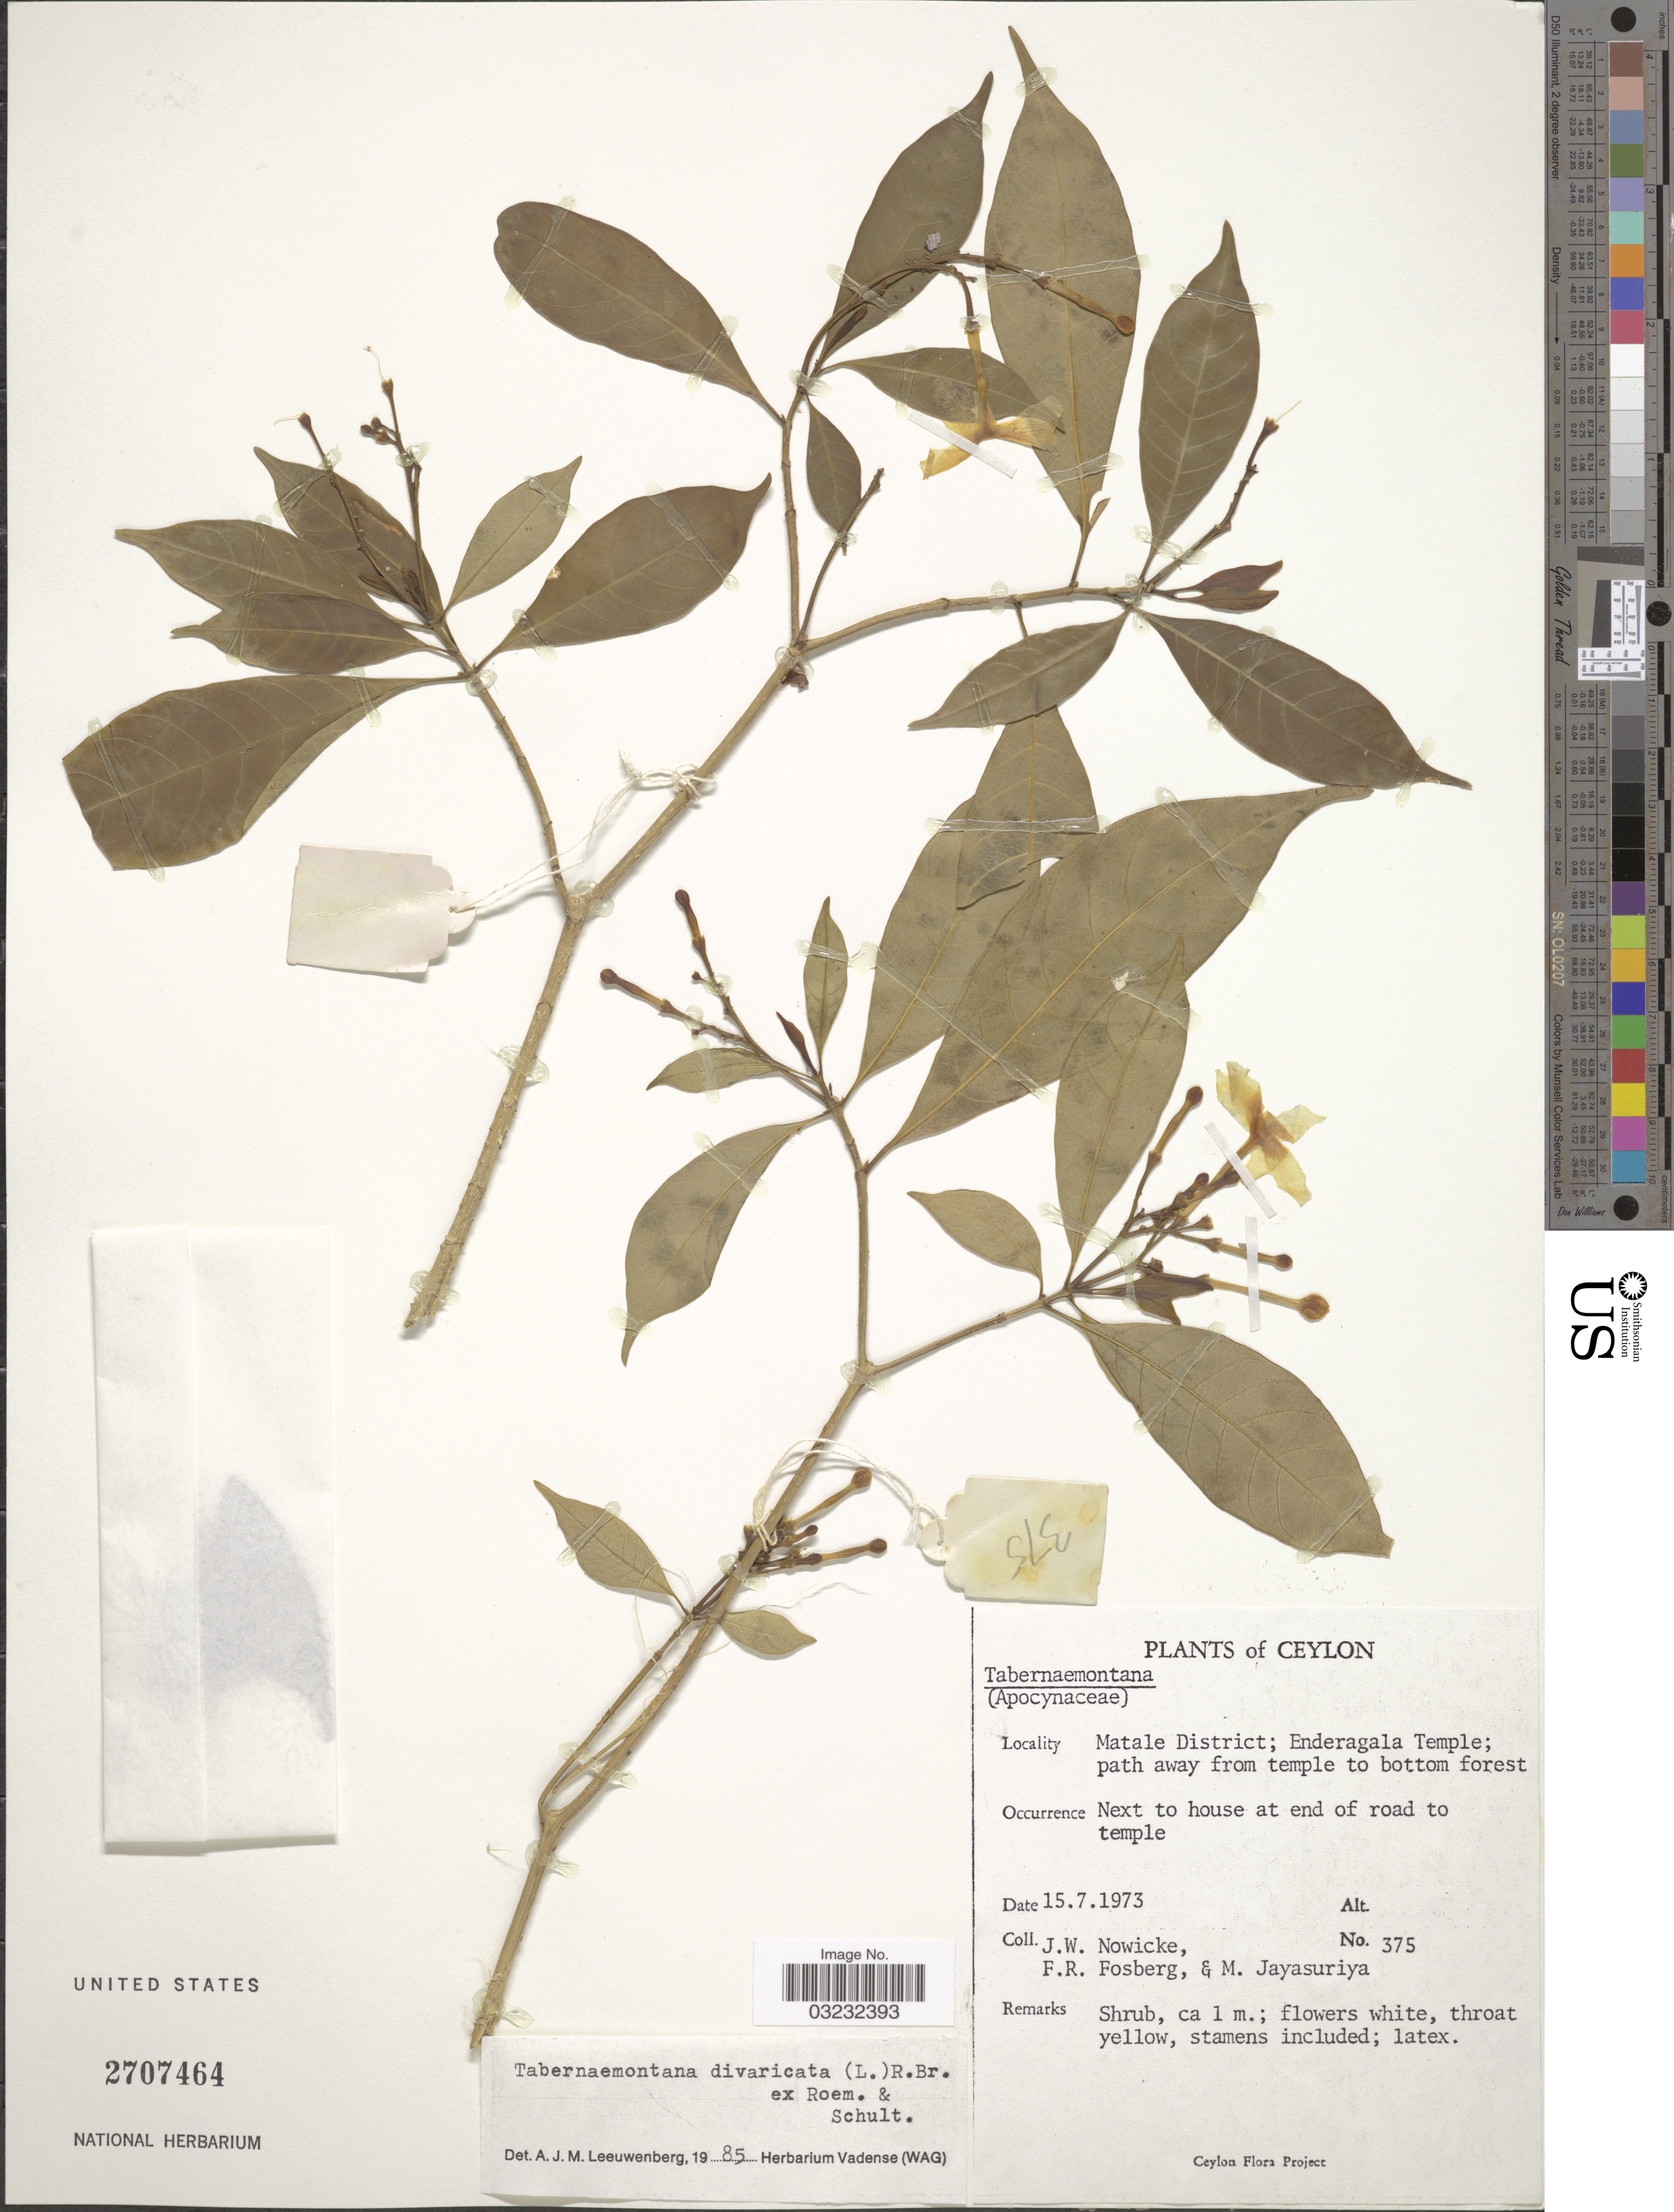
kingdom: Plantae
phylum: Tracheophyta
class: Magnoliopsida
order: Gentianales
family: Apocynaceae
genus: Tabernaemontana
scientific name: Tabernaemontana divaricata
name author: (L.) R. Br. ex Roem. & Schult.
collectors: J. W. Nowicke, F. R. Fosberg & M. Jayasuriya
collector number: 375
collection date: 1973-07-15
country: Sri Lanka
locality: Ceylon, Matale District; Enderagala Temple; path away from temple to bottom forest.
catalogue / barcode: US 2707464